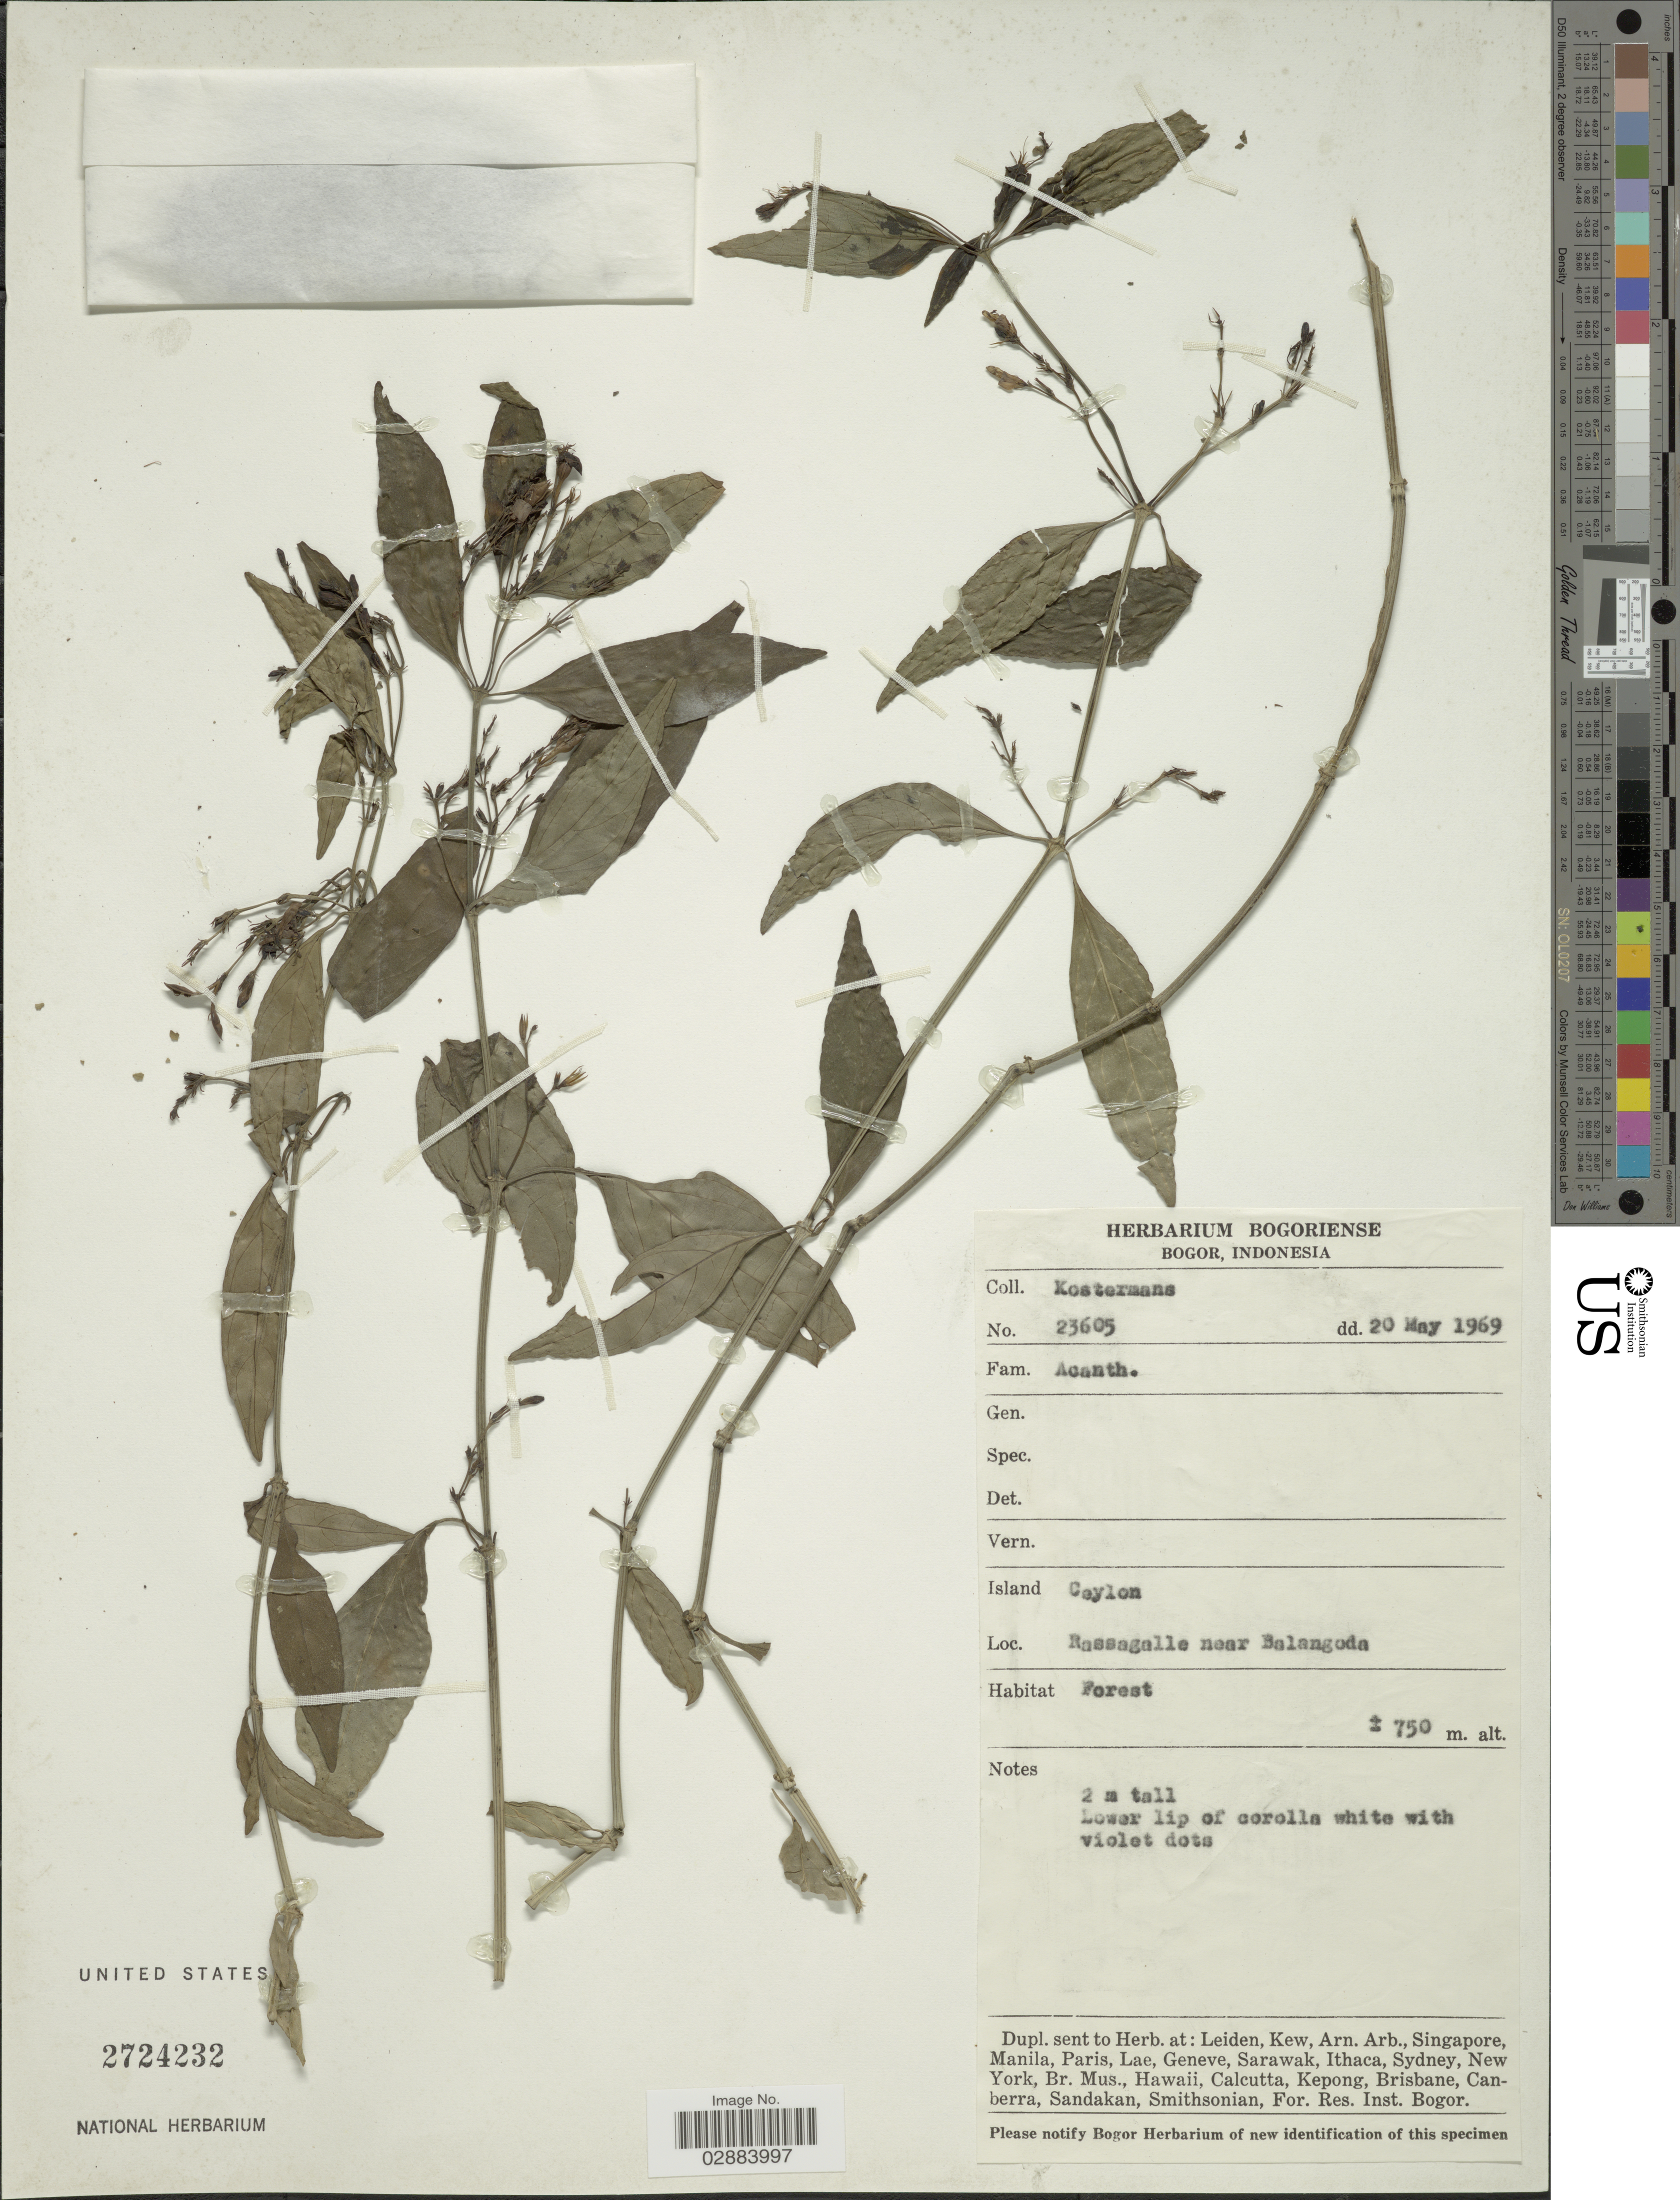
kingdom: Plantae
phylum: Tracheophyta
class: Magnoliopsida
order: Lamiales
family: Acanthaceae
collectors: Kostermans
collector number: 23605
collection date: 1969-05-20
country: Sri Lanka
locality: Island Ceylon. Rassagalle near Balangoda.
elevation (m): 750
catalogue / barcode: US 2724232